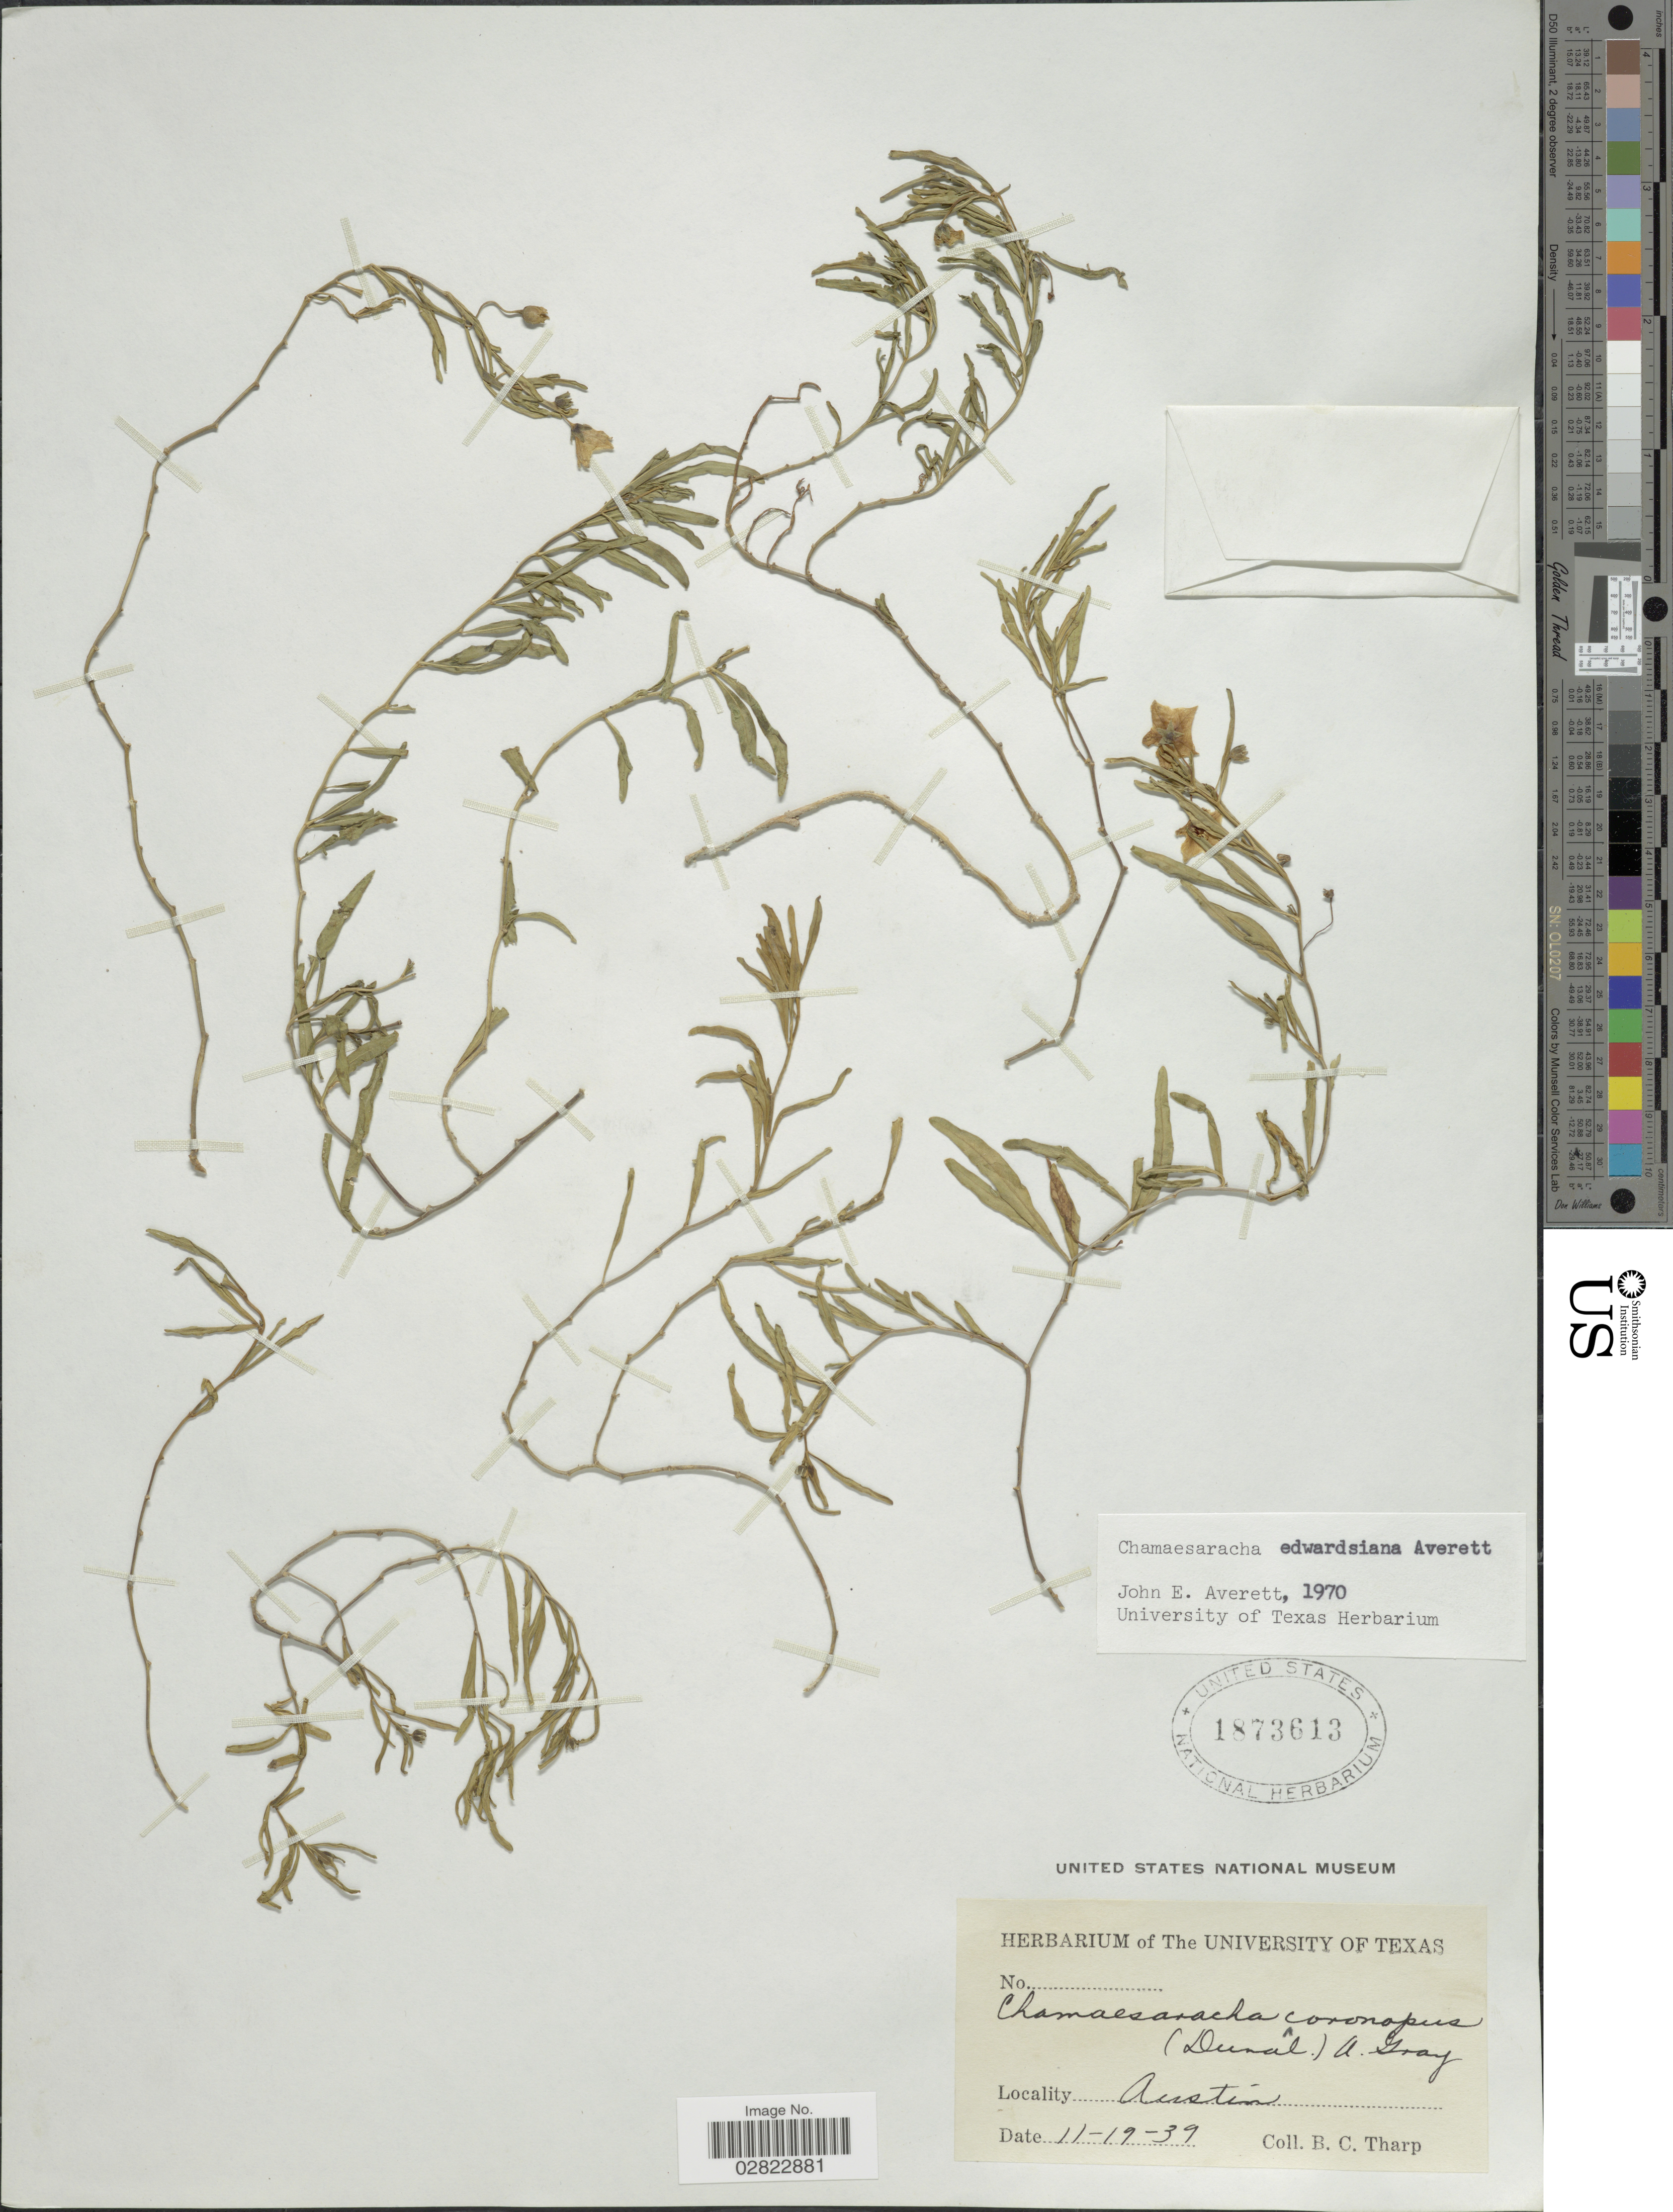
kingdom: Plantae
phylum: Tracheophyta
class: Magnoliopsida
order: Solanales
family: Solanaceae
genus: Chamaesaracha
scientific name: Chamaesaracha edwardsiana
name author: Averett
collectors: B. C. Tharp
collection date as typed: Transcribed d/m/y: 19/11/39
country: United States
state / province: Texas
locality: Austin.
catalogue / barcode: US 1873613